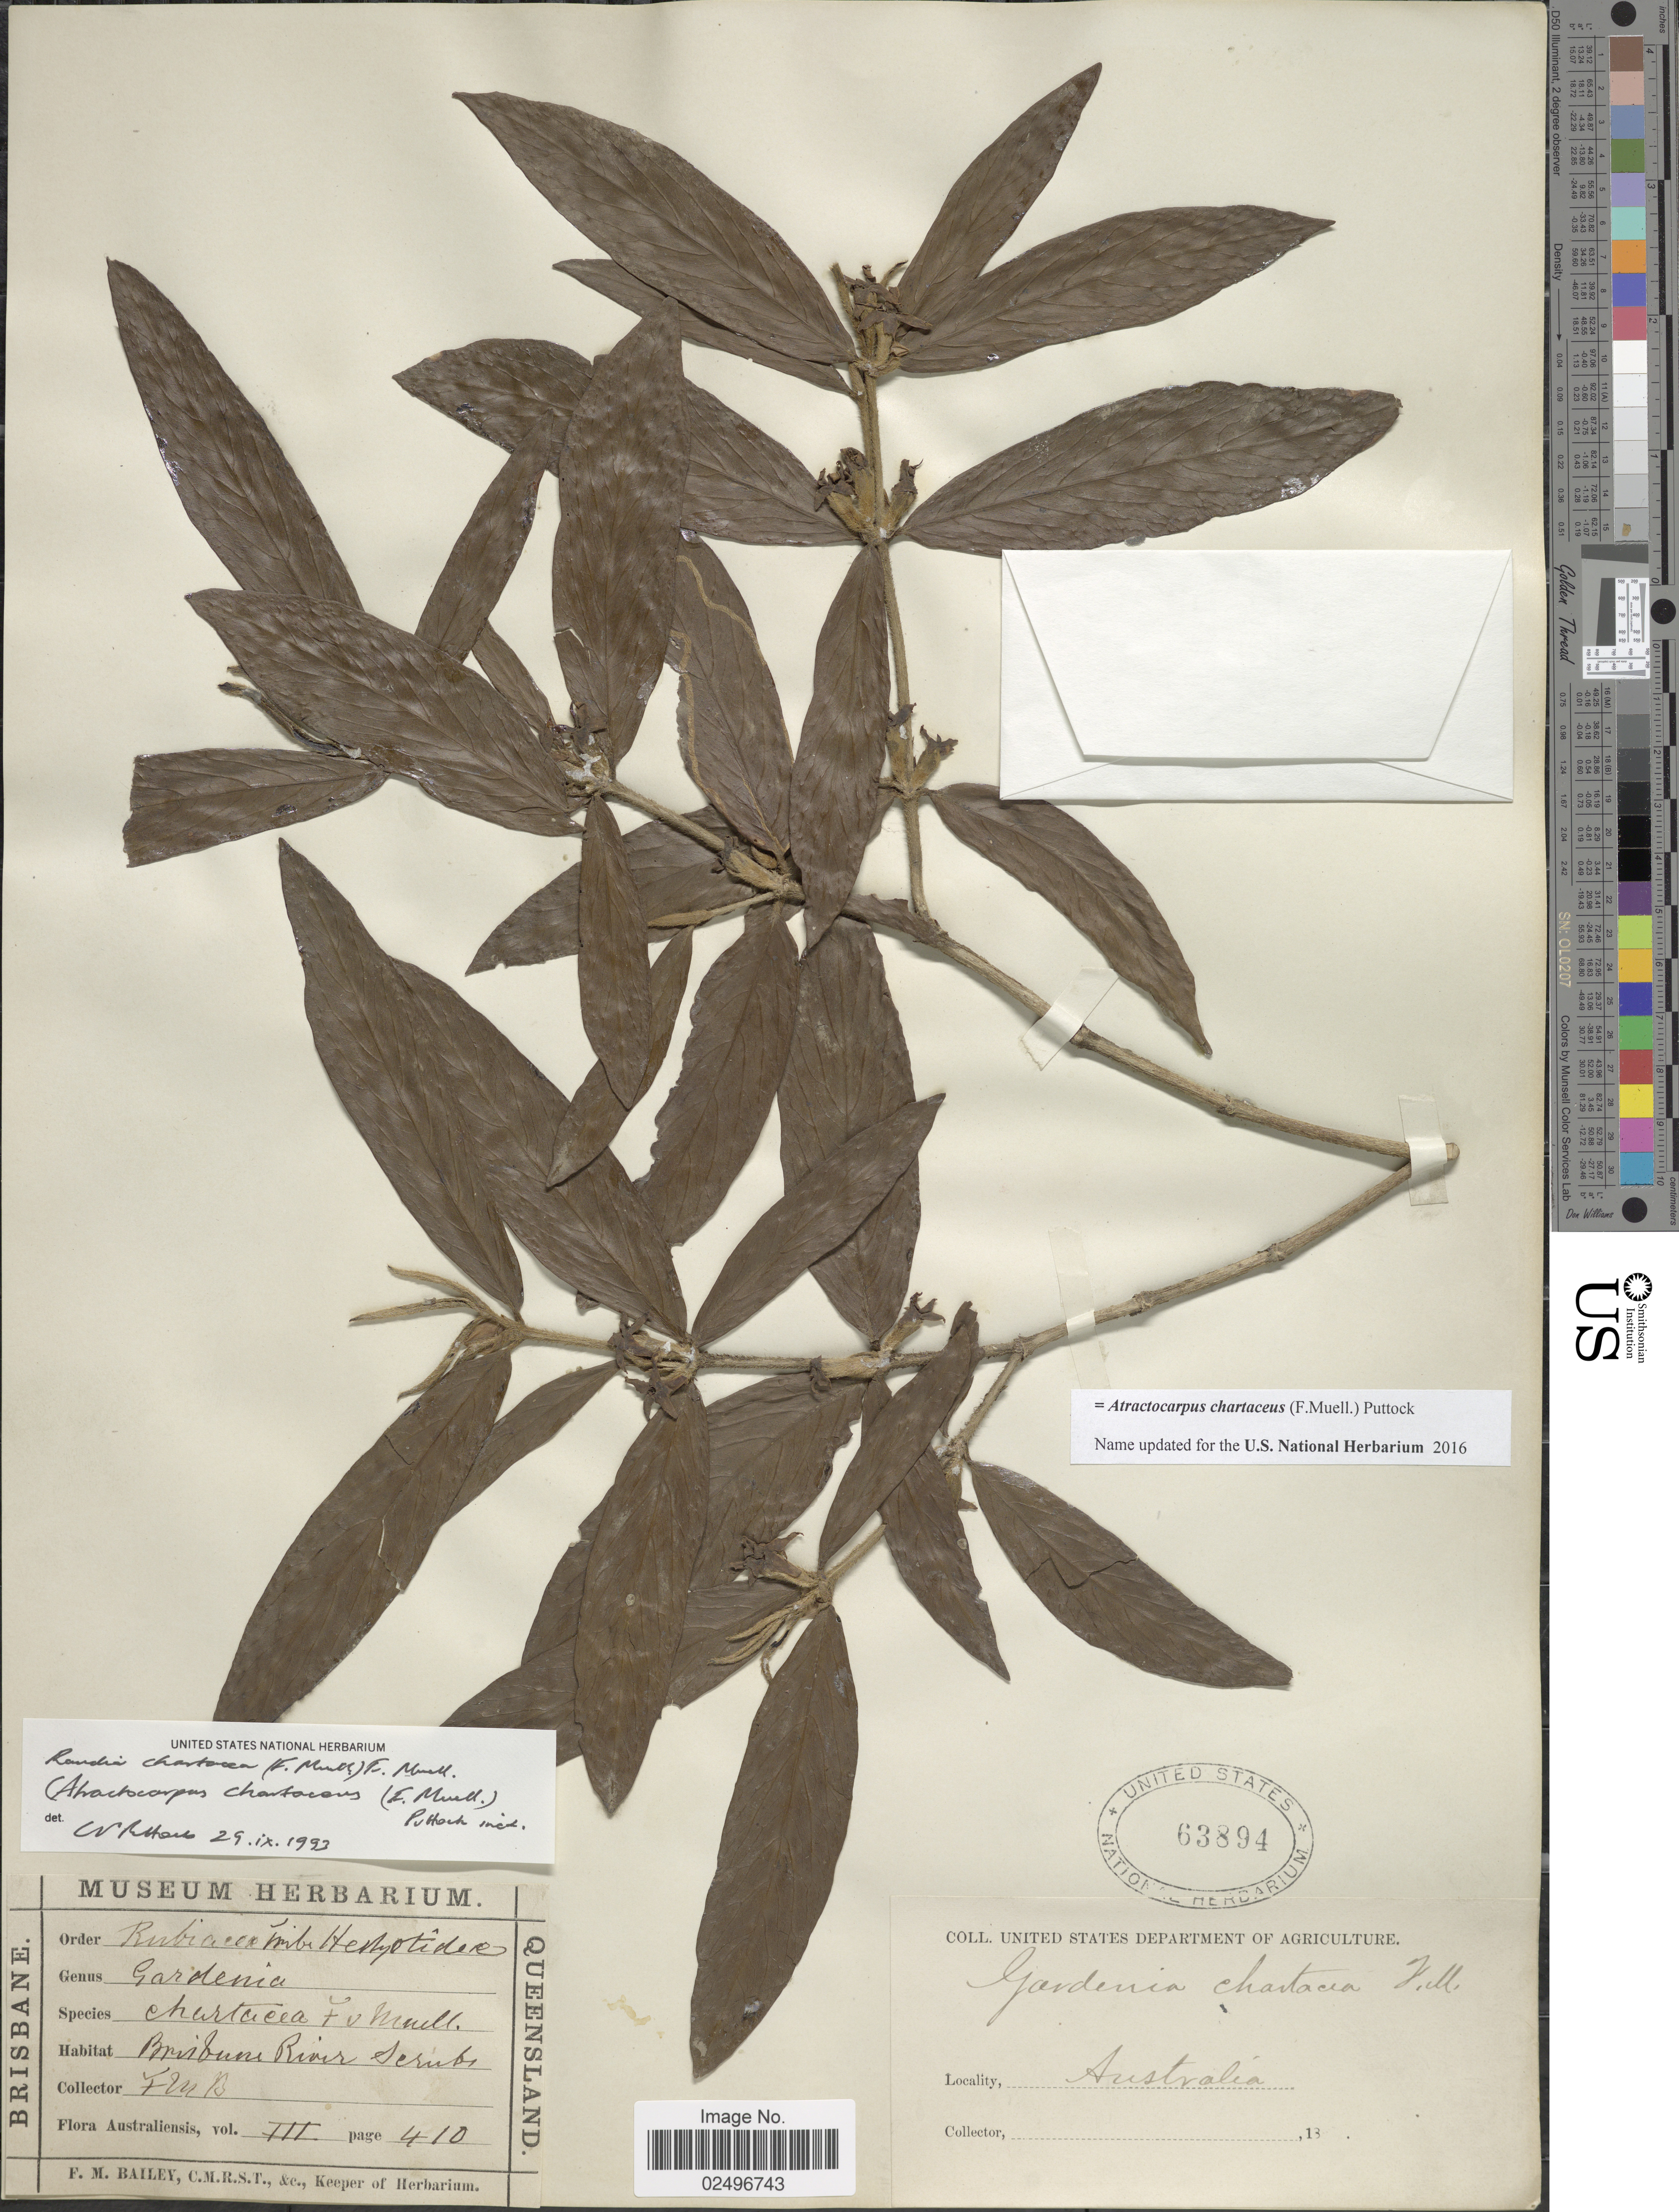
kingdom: Plantae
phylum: Tracheophyta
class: Magnoliopsida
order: Gentianales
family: Rubiaceae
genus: Atractocarpus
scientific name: Atractocarpus chartaceus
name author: (F. Muell.) Puttock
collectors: F. M. Bailey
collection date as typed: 18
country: Australia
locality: Brisbane River scrubs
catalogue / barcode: US 63894